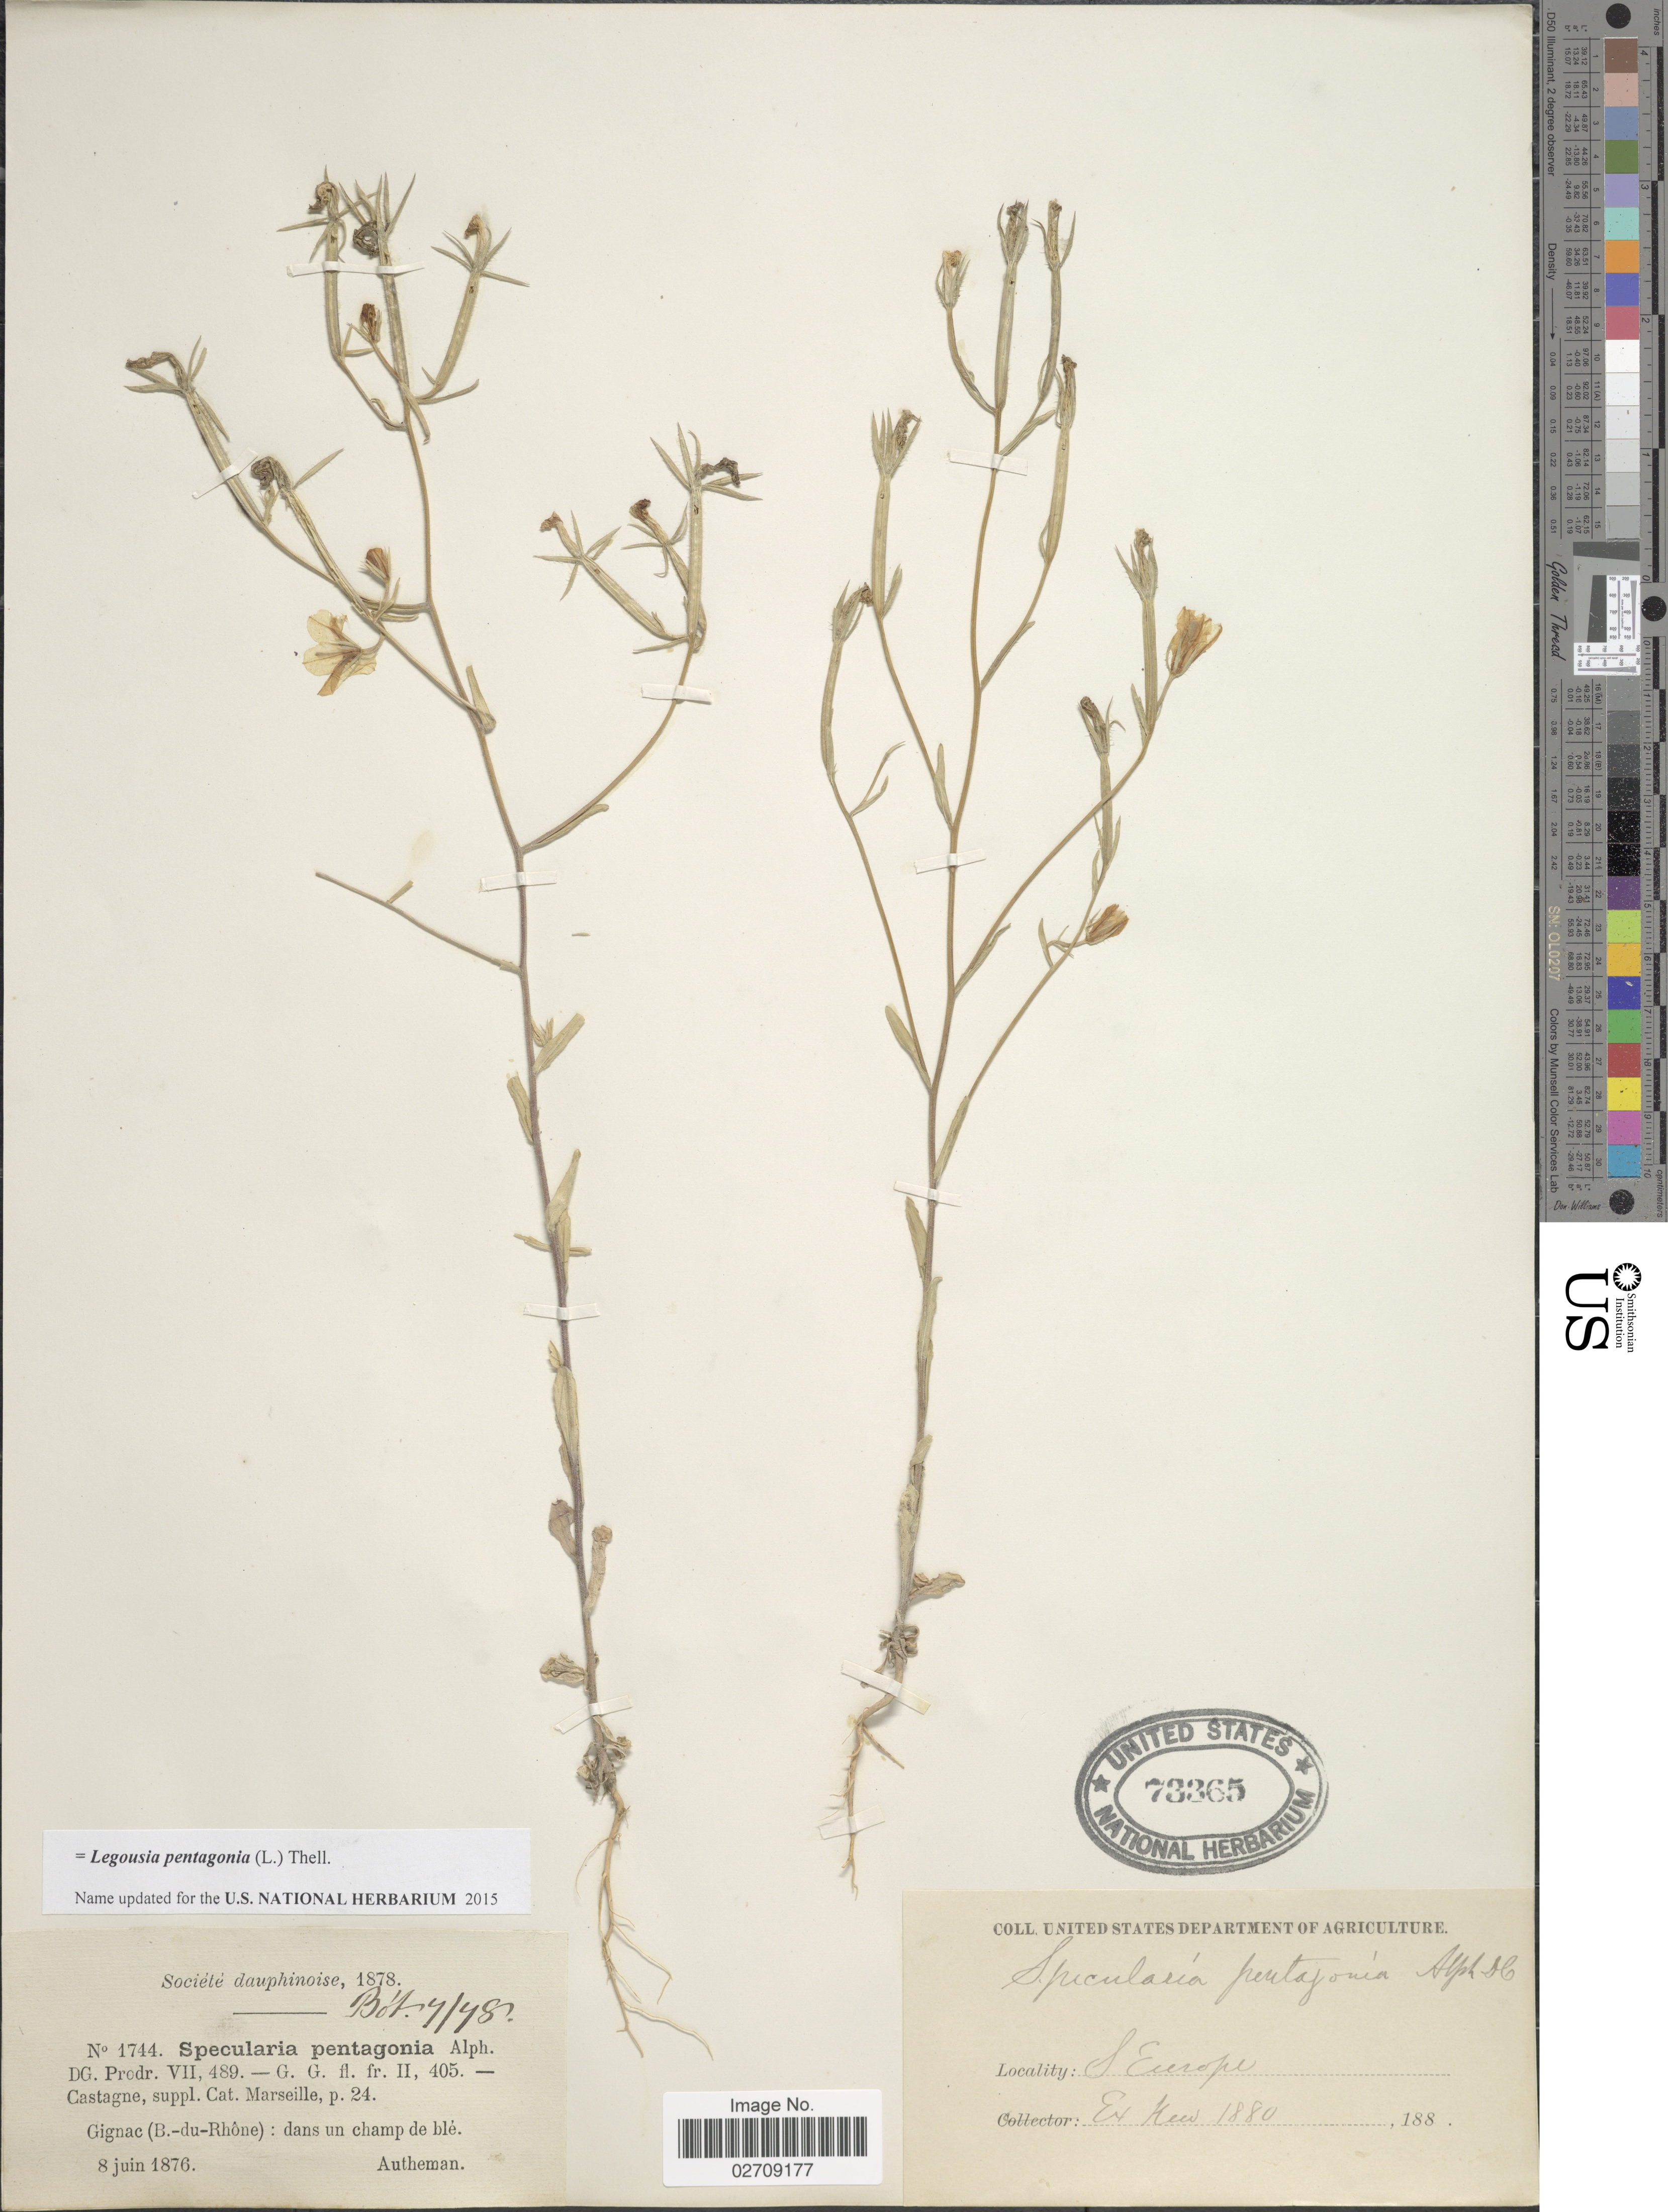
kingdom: Plantae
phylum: Tracheophyta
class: Magnoliopsida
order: Asterales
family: Campanulaceae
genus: Legousia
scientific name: Legousia pentagonia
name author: (L.) Thell.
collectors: Autheman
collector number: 1744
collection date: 1876-06-08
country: France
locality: Societe dauphinoise [unsure placement] Gignac (B.-du-Rhone): dans un camp de ble. S. Europe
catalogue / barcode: US 73365